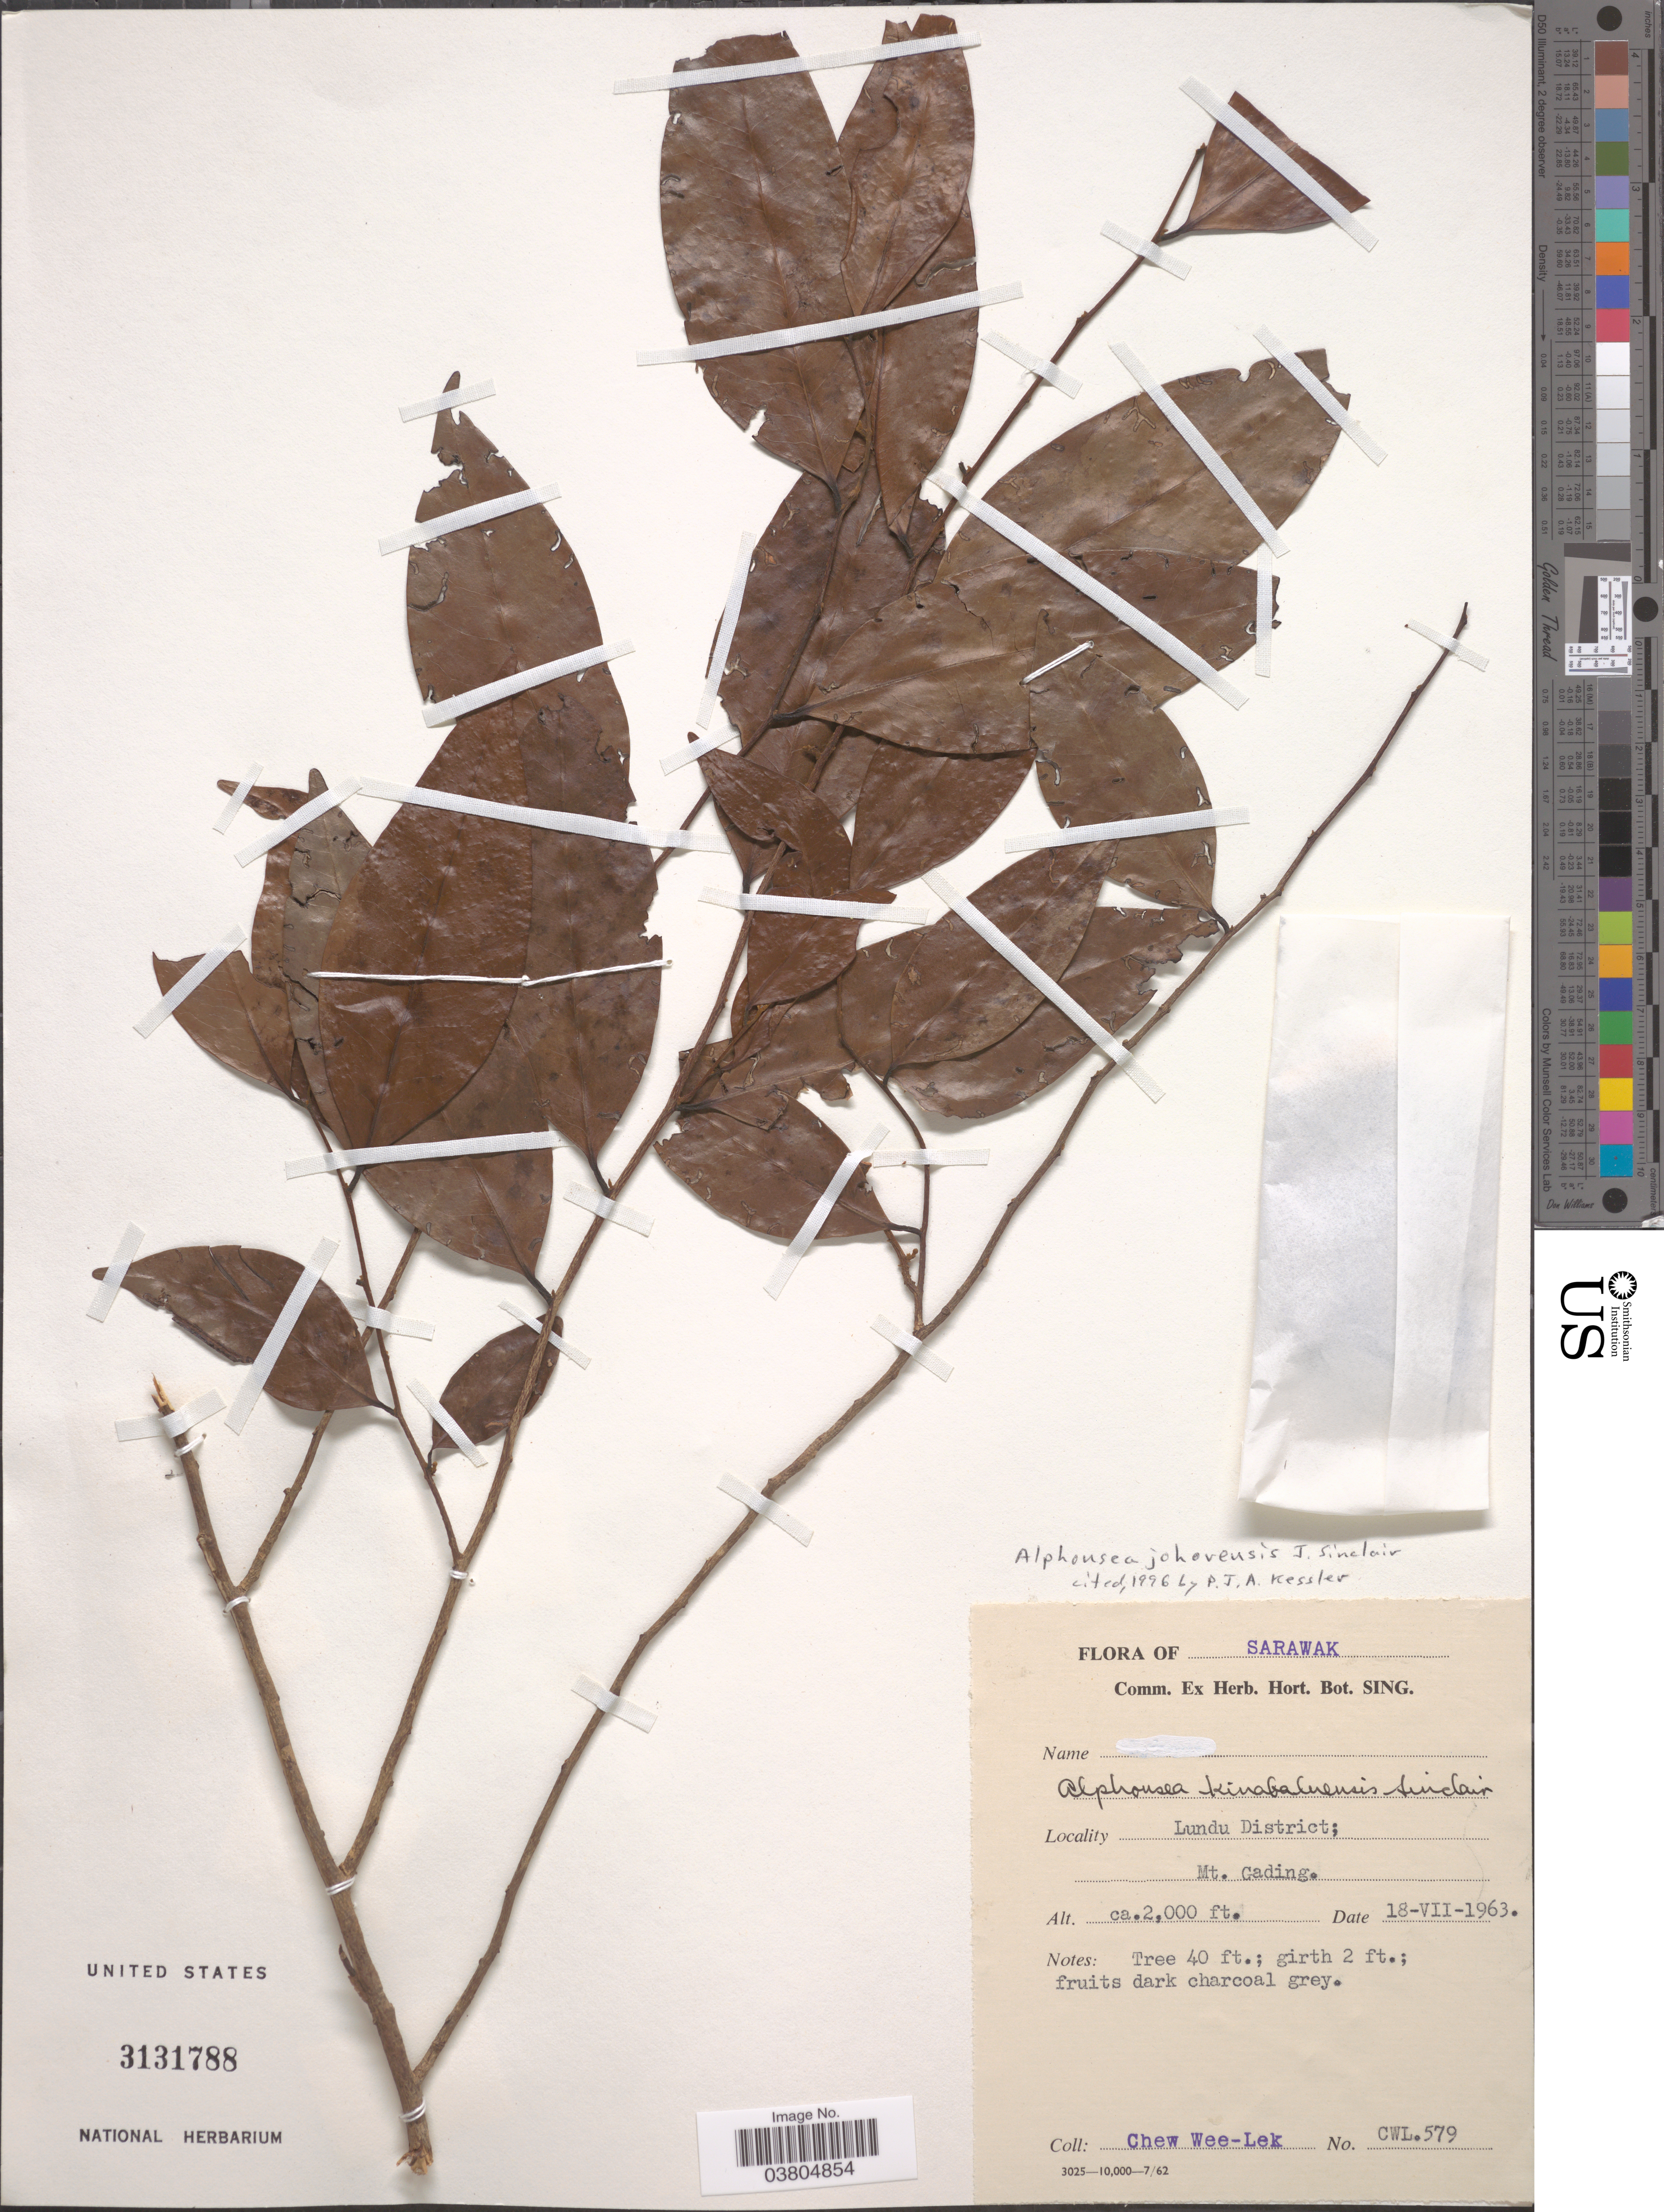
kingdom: Plantae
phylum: Tracheophyta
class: Magnoliopsida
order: Magnoliales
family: Annonaceae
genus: Alphonsea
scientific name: Alphonsea johorensis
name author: J. Sinclair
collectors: W. Chew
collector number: CWL579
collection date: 1963-07-18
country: Malaysia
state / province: Sarawak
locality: Lundu District; Mt. Gading.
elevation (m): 610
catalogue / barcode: US 3131788